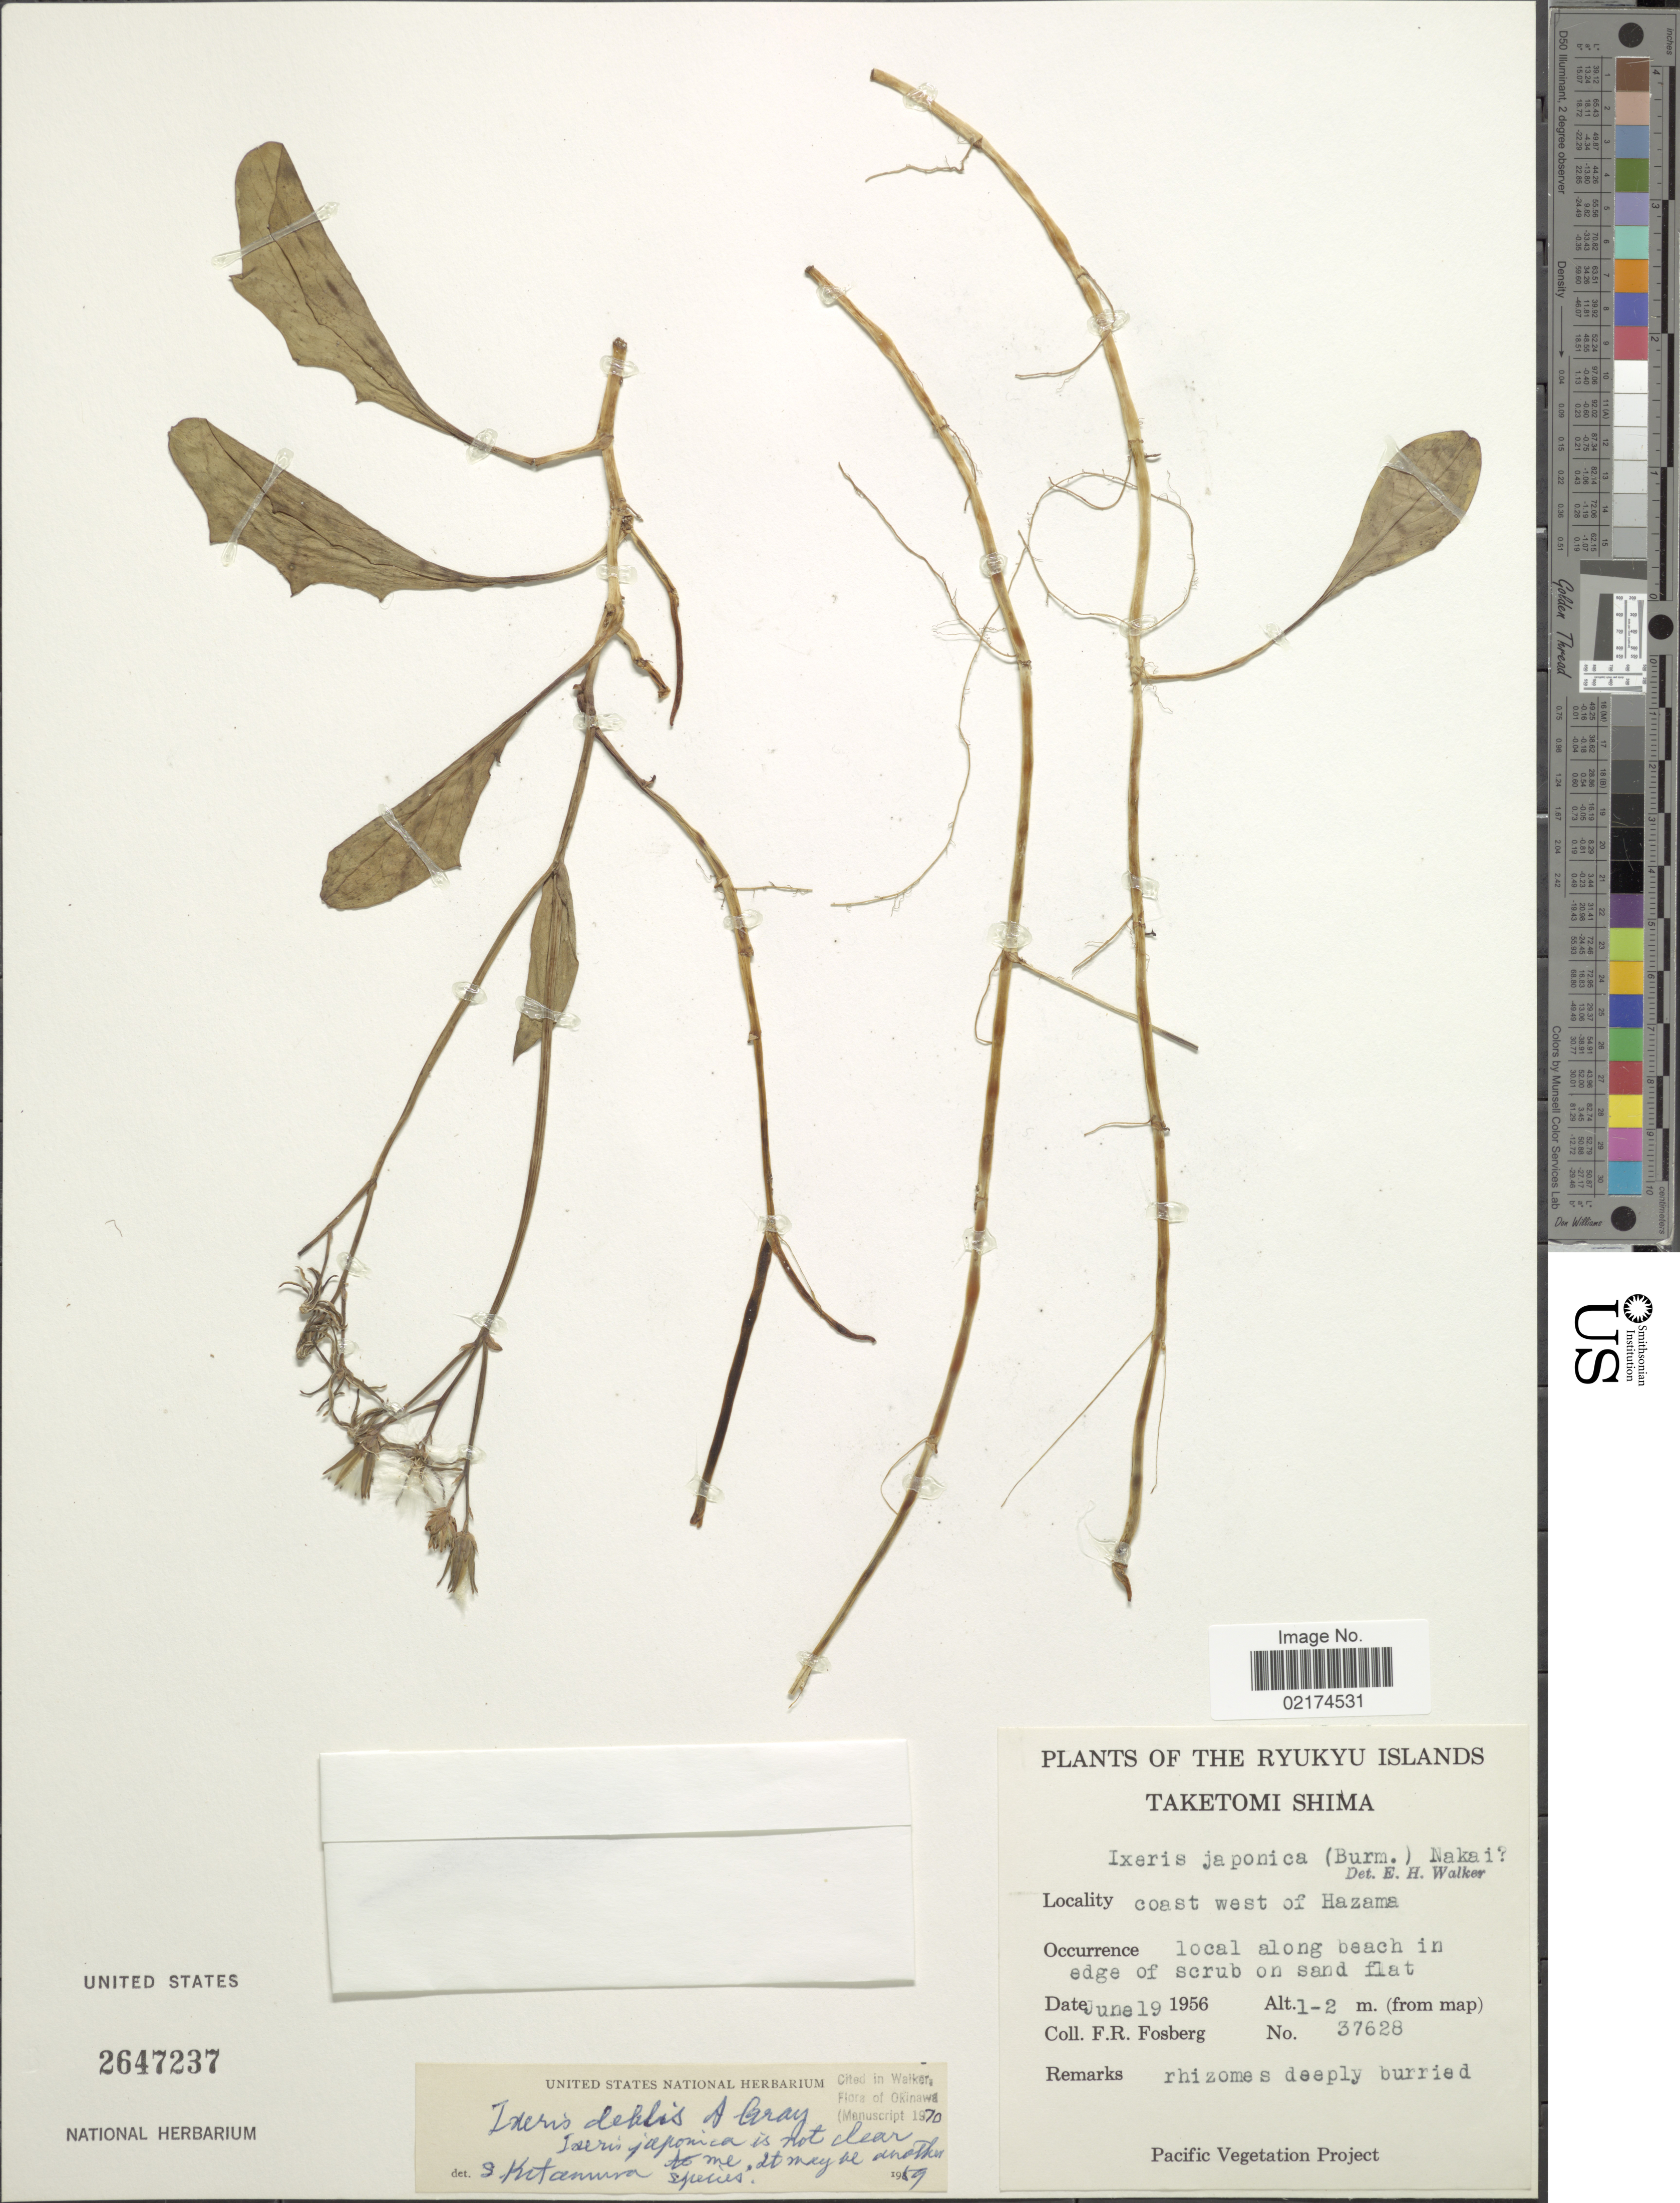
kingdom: Plantae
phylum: Tracheophyta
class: Magnoliopsida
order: Asterales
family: Asteraceae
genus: Ixeris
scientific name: Ixeris debilis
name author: (Thunb.) A. Gray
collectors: F. R. Fosberg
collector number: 37628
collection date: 1956-06-19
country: Japan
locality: Ryukyu Islands, Taketomi Shima, Coast west of Hazama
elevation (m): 1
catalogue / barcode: US 2647237